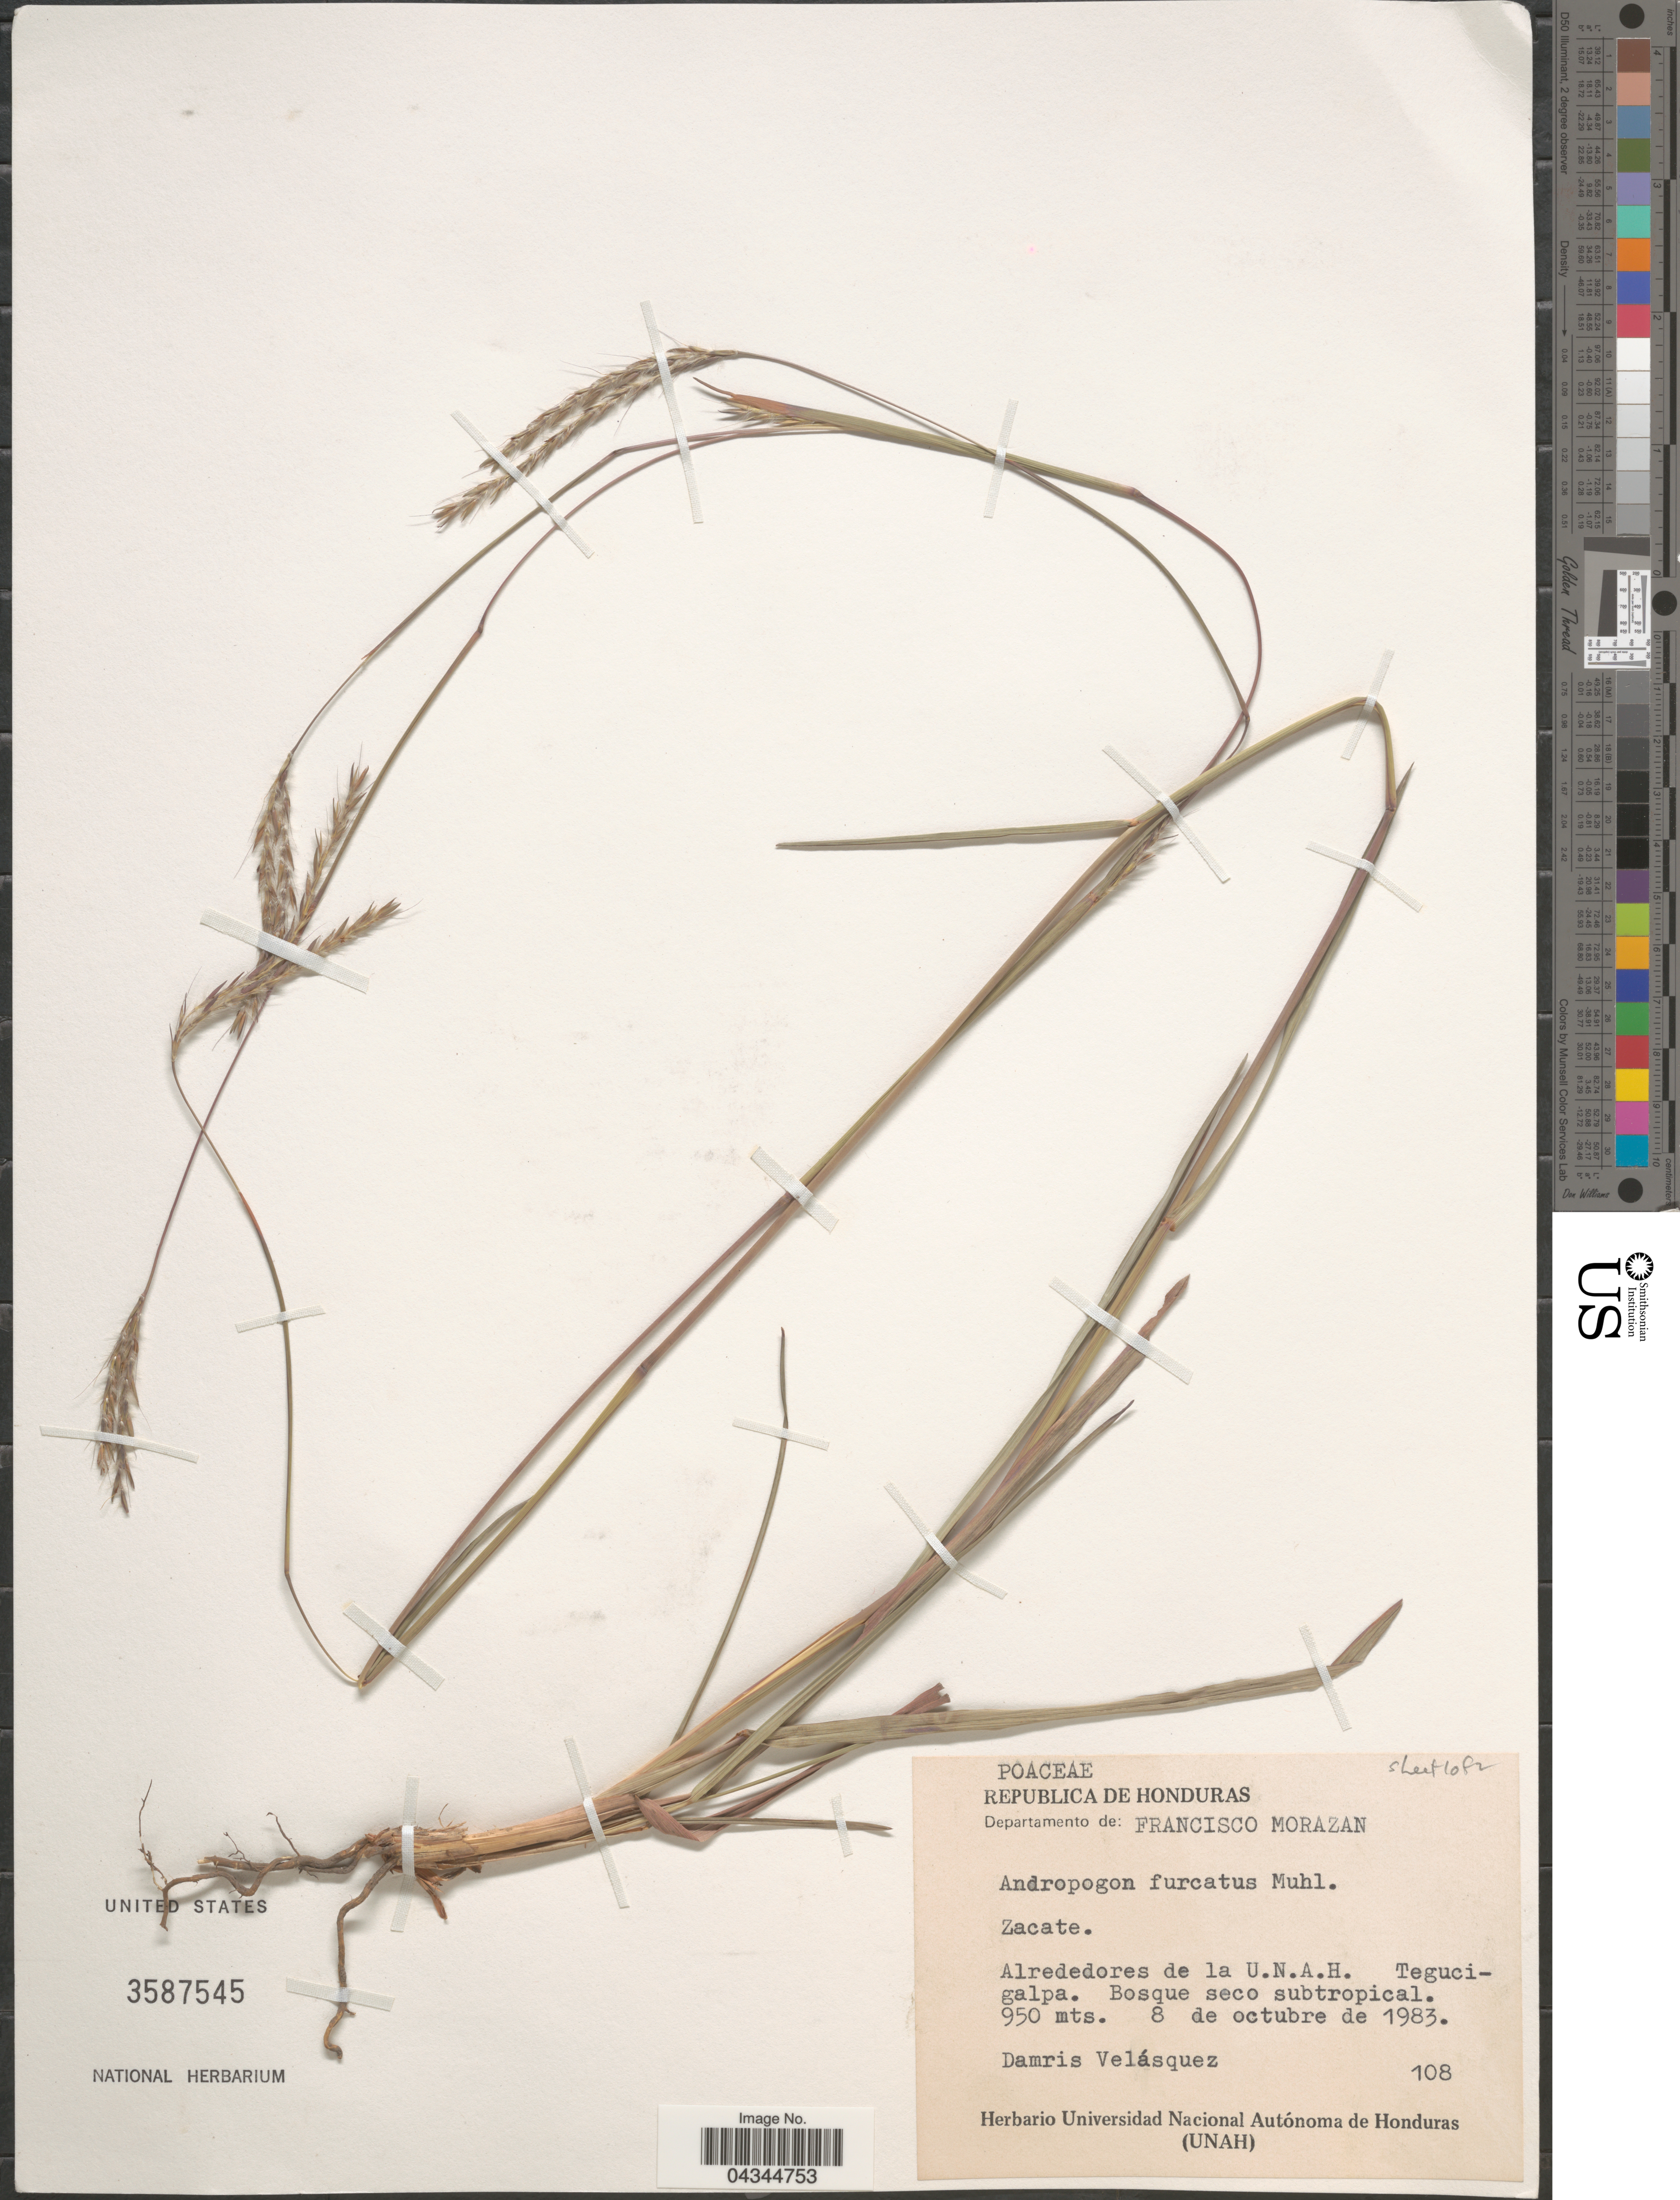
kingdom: Plantae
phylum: Tracheophyta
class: Liliopsida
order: Poales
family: Poaceae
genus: Andropogon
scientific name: Andropogon gerardii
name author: Vitman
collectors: D. Velásquez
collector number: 108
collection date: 1983-10-08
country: Honduras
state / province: Fco. Morazán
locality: Republica de Honduras. Departamento de: Francisco Morazan. Alrededores de la U.N.A.H. Tegucigalpa.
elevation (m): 950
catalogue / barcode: US 3587545